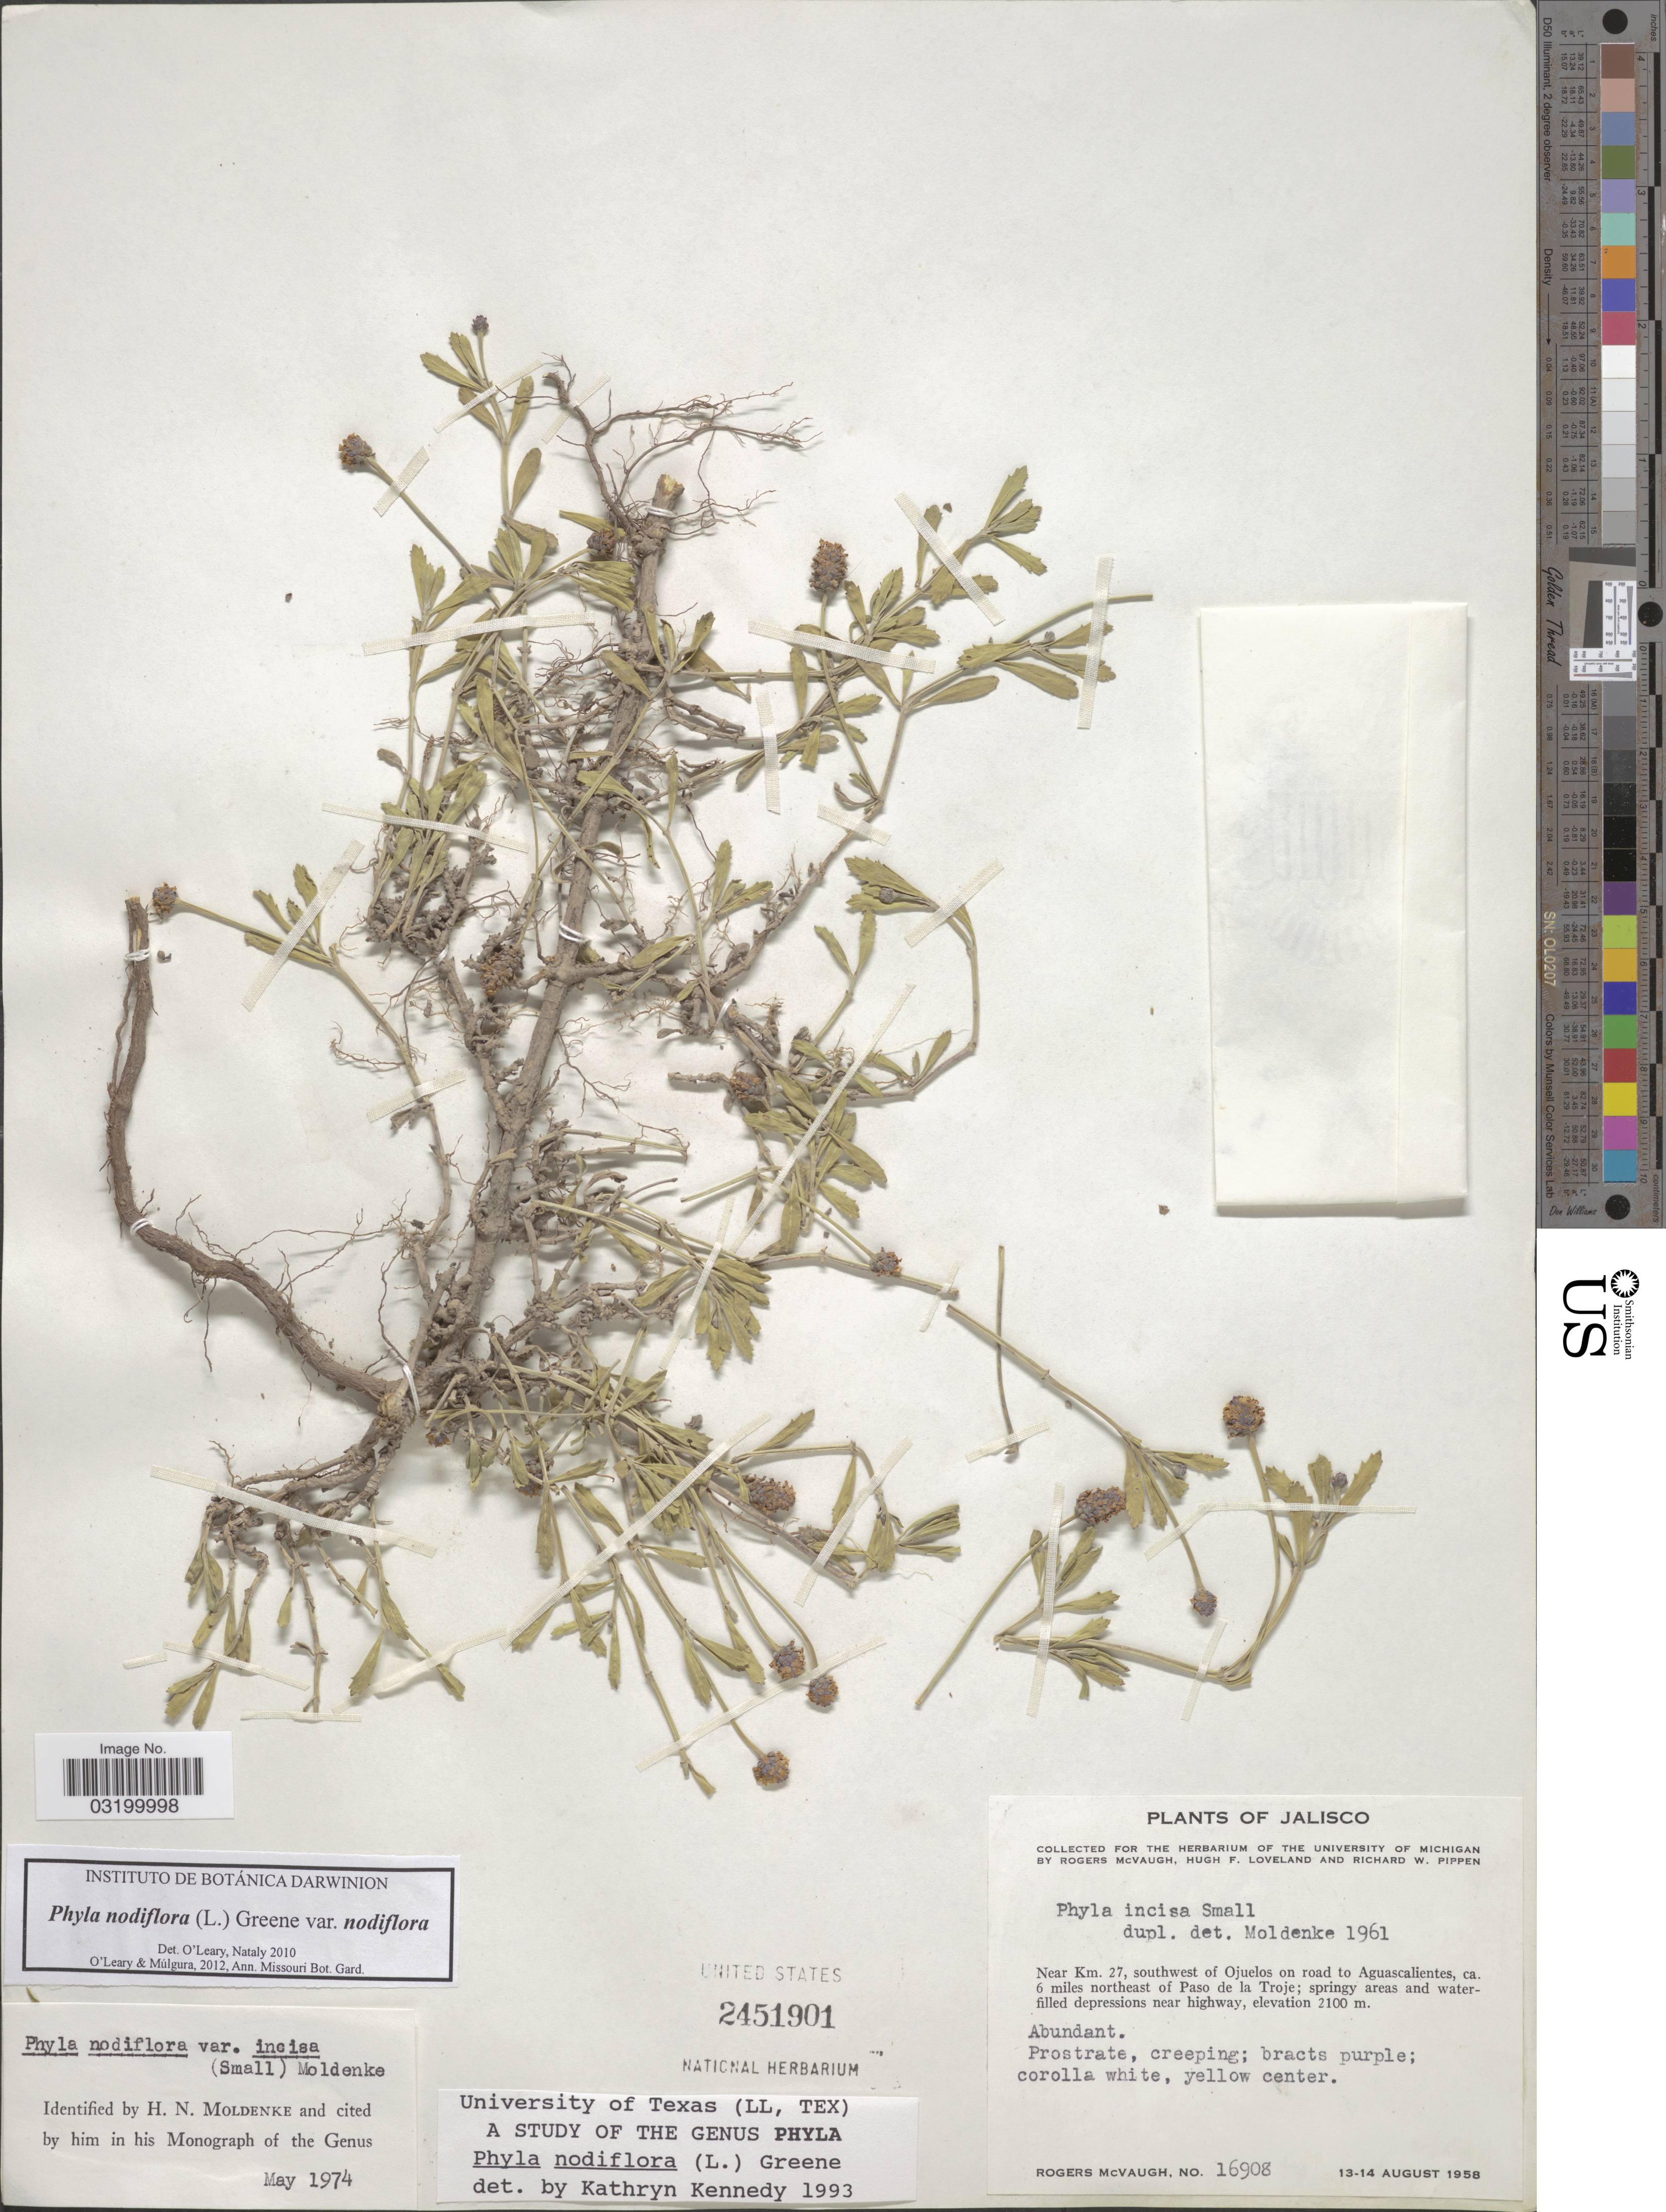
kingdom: Plantae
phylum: Tracheophyta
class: Magnoliopsida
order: Lamiales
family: Verbenaceae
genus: Phyla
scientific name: Phyla nodiflora var. nodiflora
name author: (L.) Greene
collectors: R. McVaugh, H. Loveland & R. W. Pippen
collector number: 16908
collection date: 1958-08-13/1958-08-14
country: Mexico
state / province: Jalisco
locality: Near Km. 27, southwest of Ojuelos on road to Aguascalientes, ca. 6 miles northeast of Paso de la Troje.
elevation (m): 2100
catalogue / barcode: US 2451901